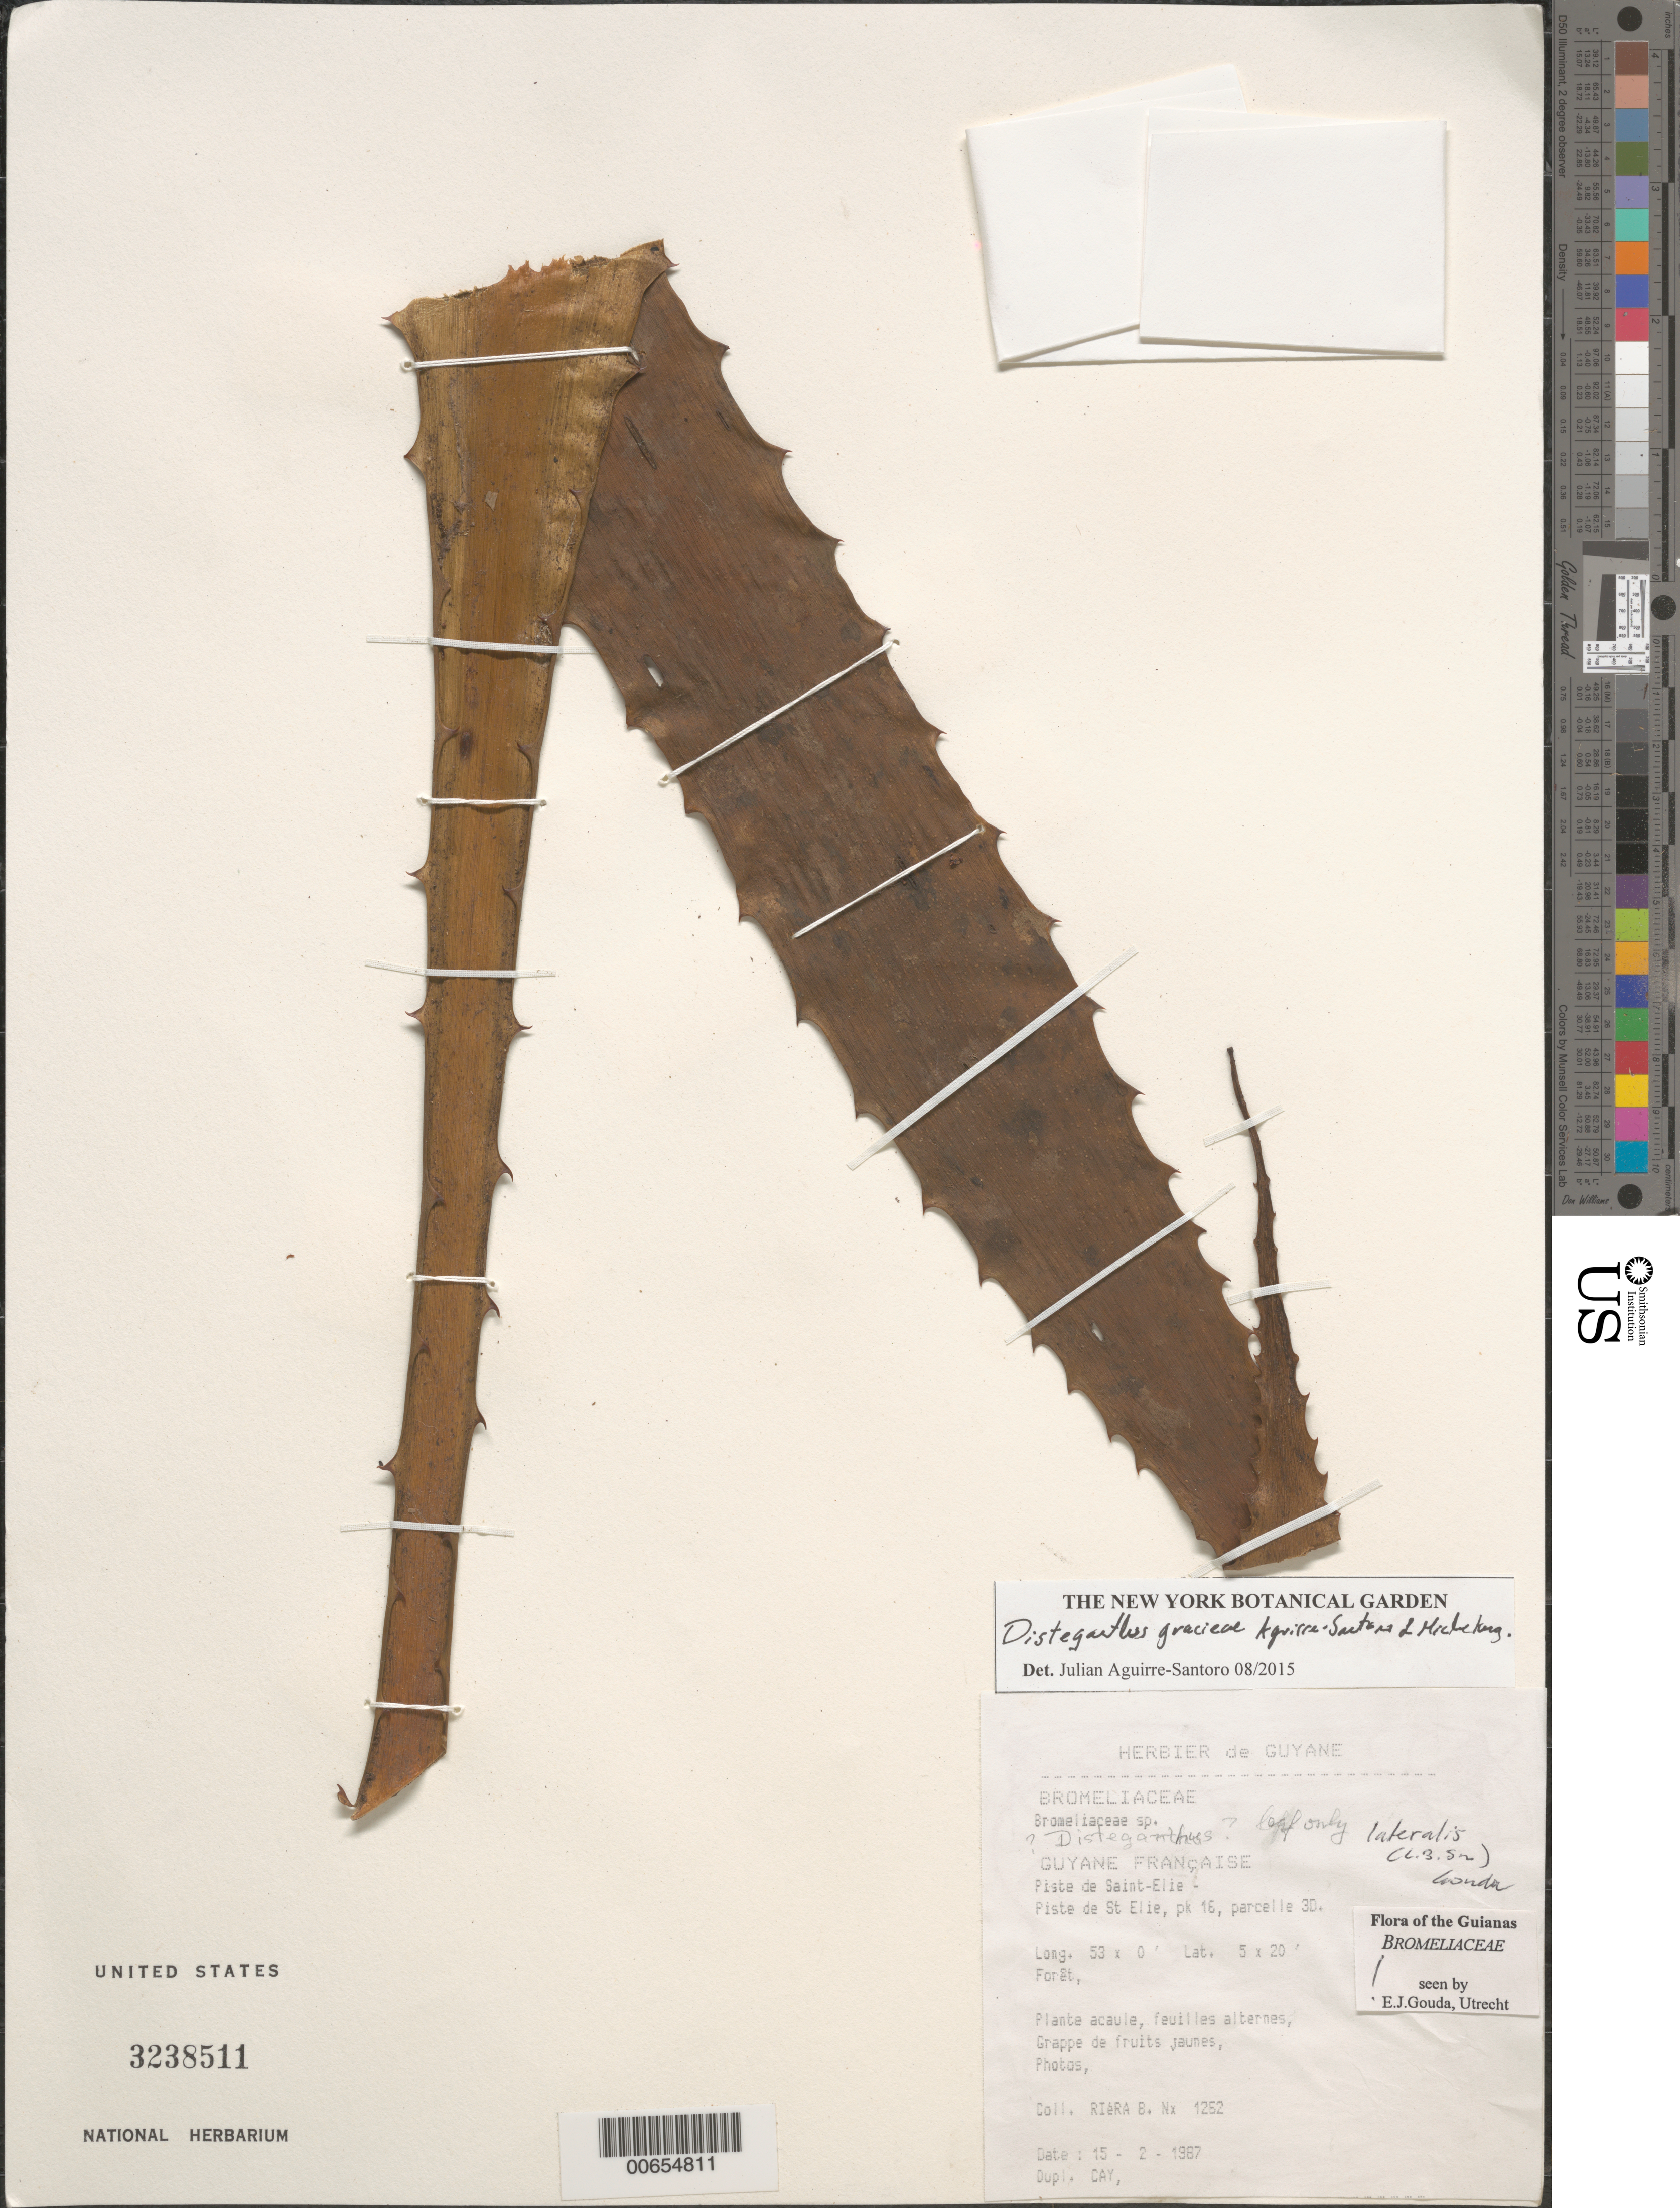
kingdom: Plantae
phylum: Tracheophyta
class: Liliopsida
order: Poales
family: Bromeliaceae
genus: Disteganthus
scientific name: Disteganthus lateralis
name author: (L.B. Sm.) Gouda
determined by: Gouda, E. J.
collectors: B. Riéra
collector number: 1252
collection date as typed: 15-Feb-87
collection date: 1987-02-15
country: French Guiana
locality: Piste de Saint-Élie, pk. 16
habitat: Forest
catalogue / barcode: US 3238511